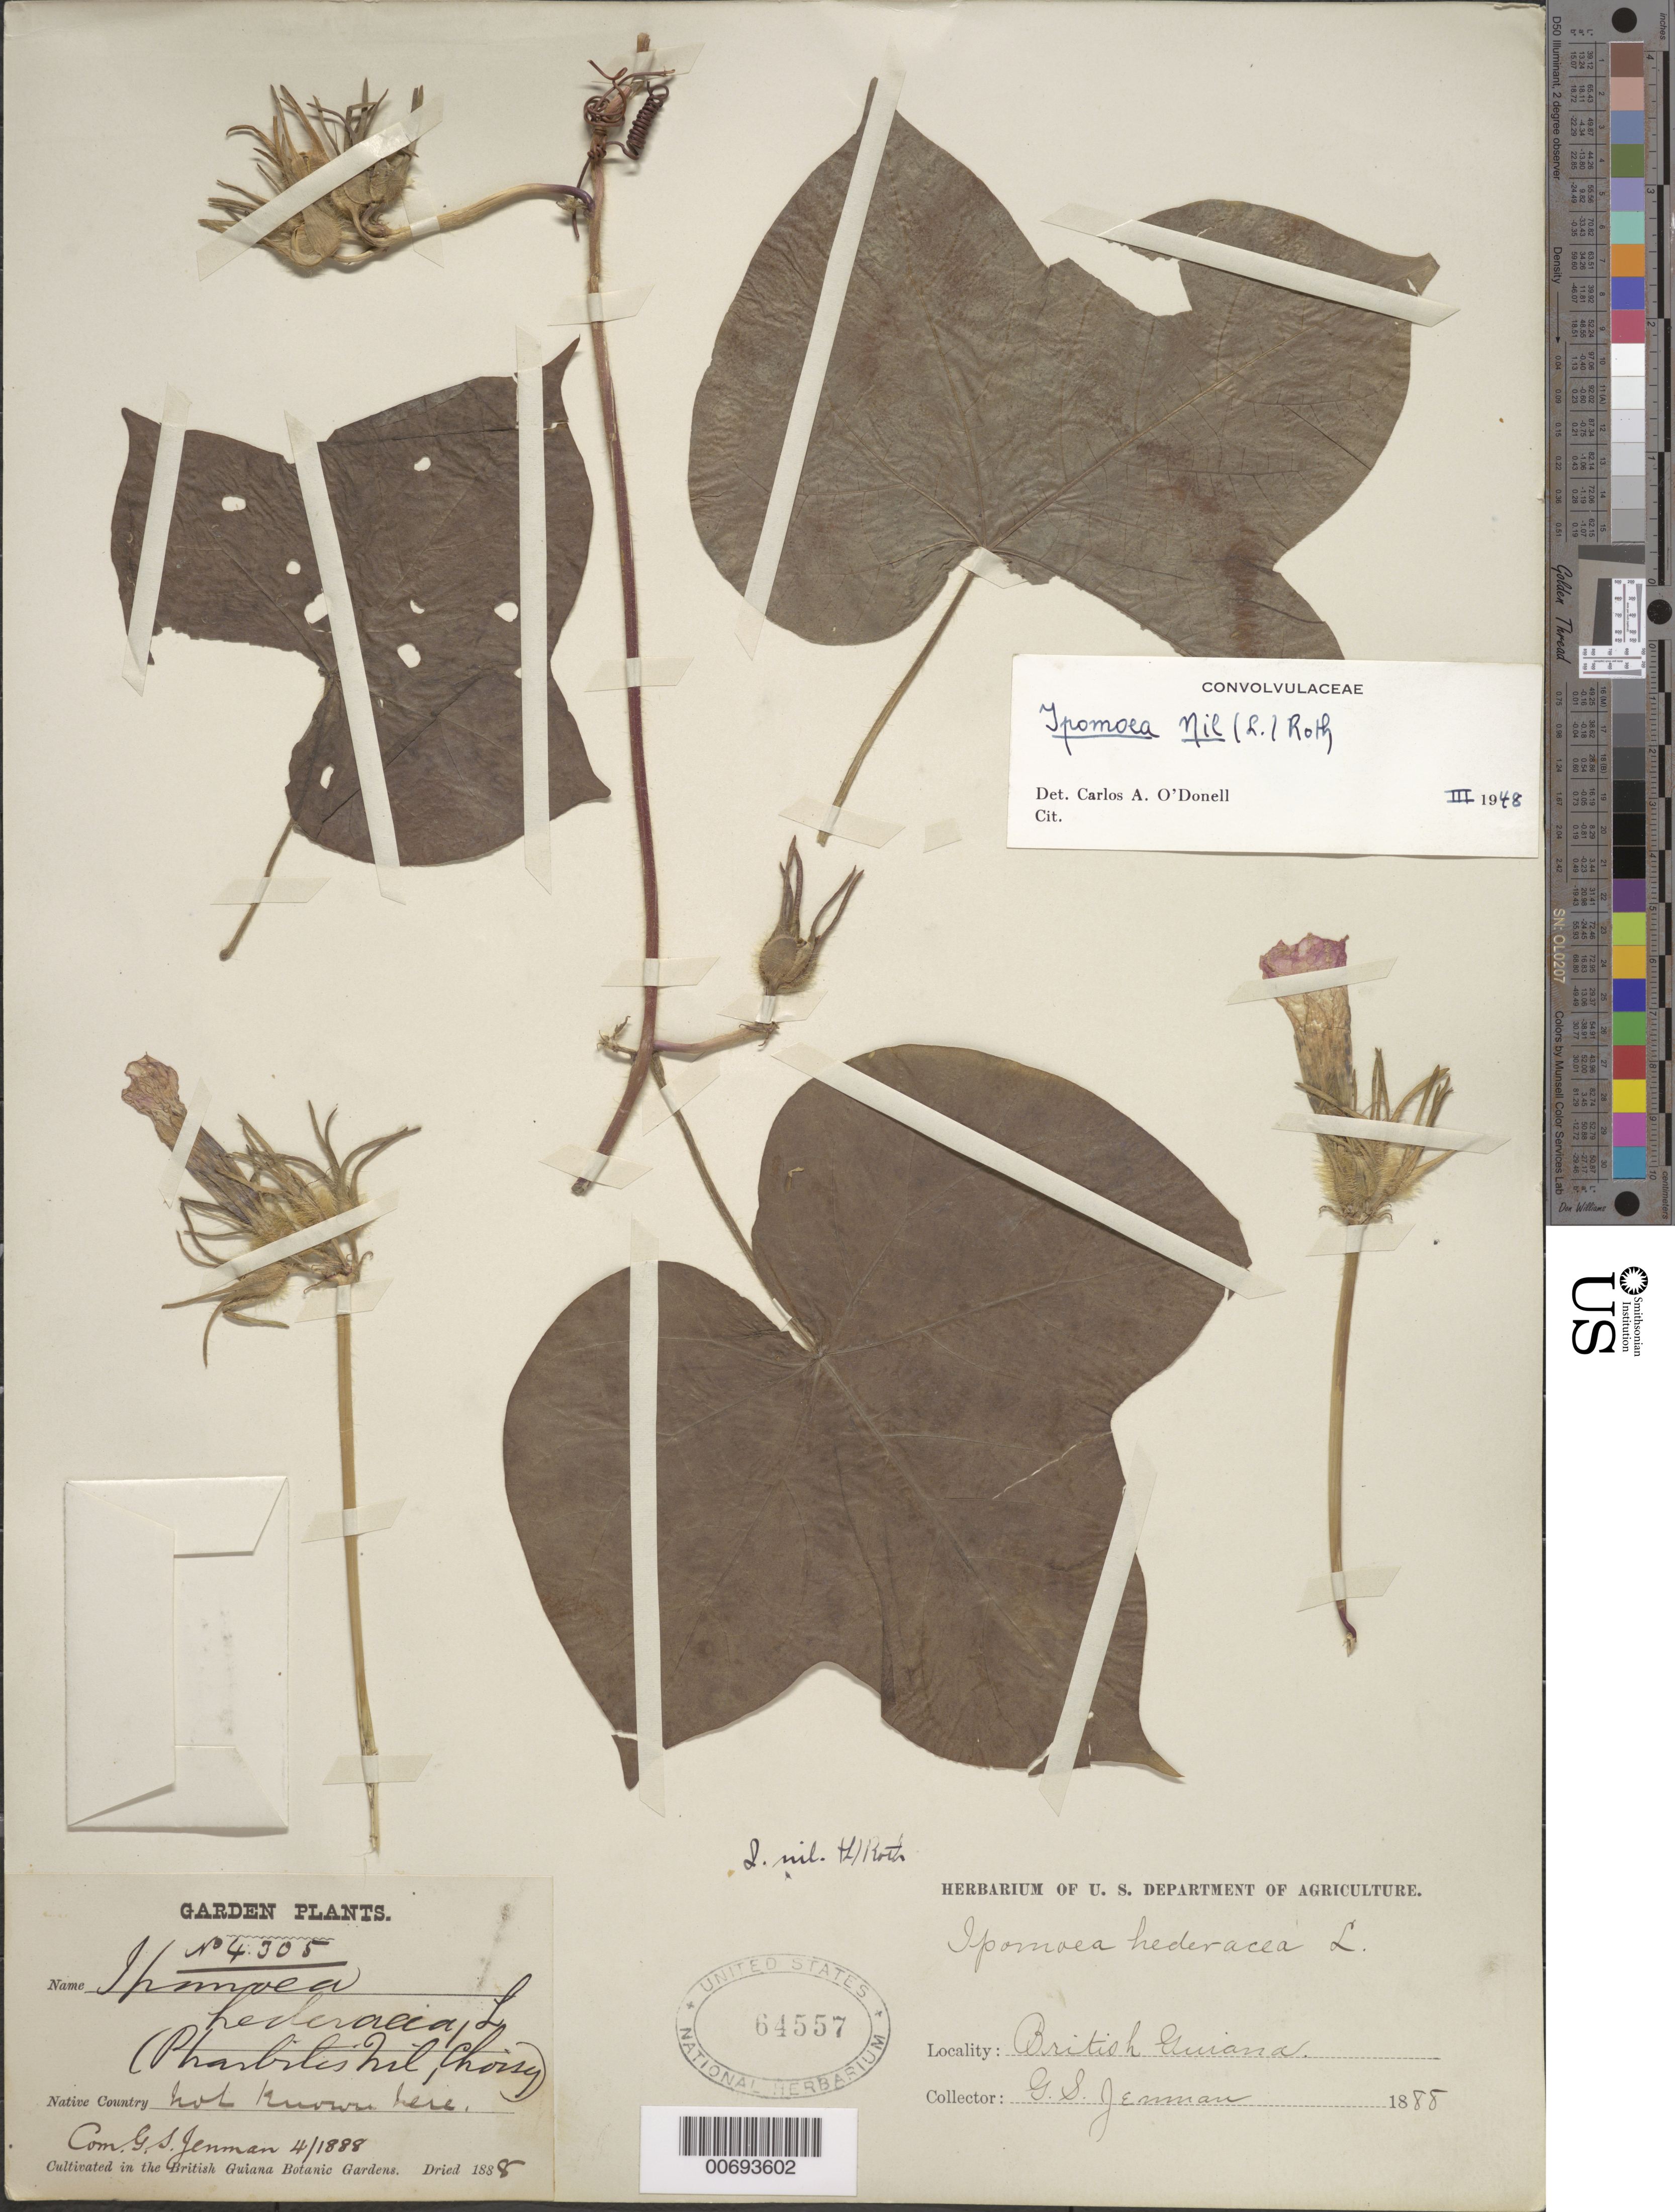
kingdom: Plantae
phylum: Tracheophyta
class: Magnoliopsida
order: Solanales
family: Convolvulaceae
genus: Ipomoea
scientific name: Ipomoea nil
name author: (L.) Roth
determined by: O'Donell, C. A.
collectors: G. S. Jenman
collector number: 4305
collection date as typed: April 1888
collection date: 1888-04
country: Guyana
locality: Demerara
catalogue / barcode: US 64557